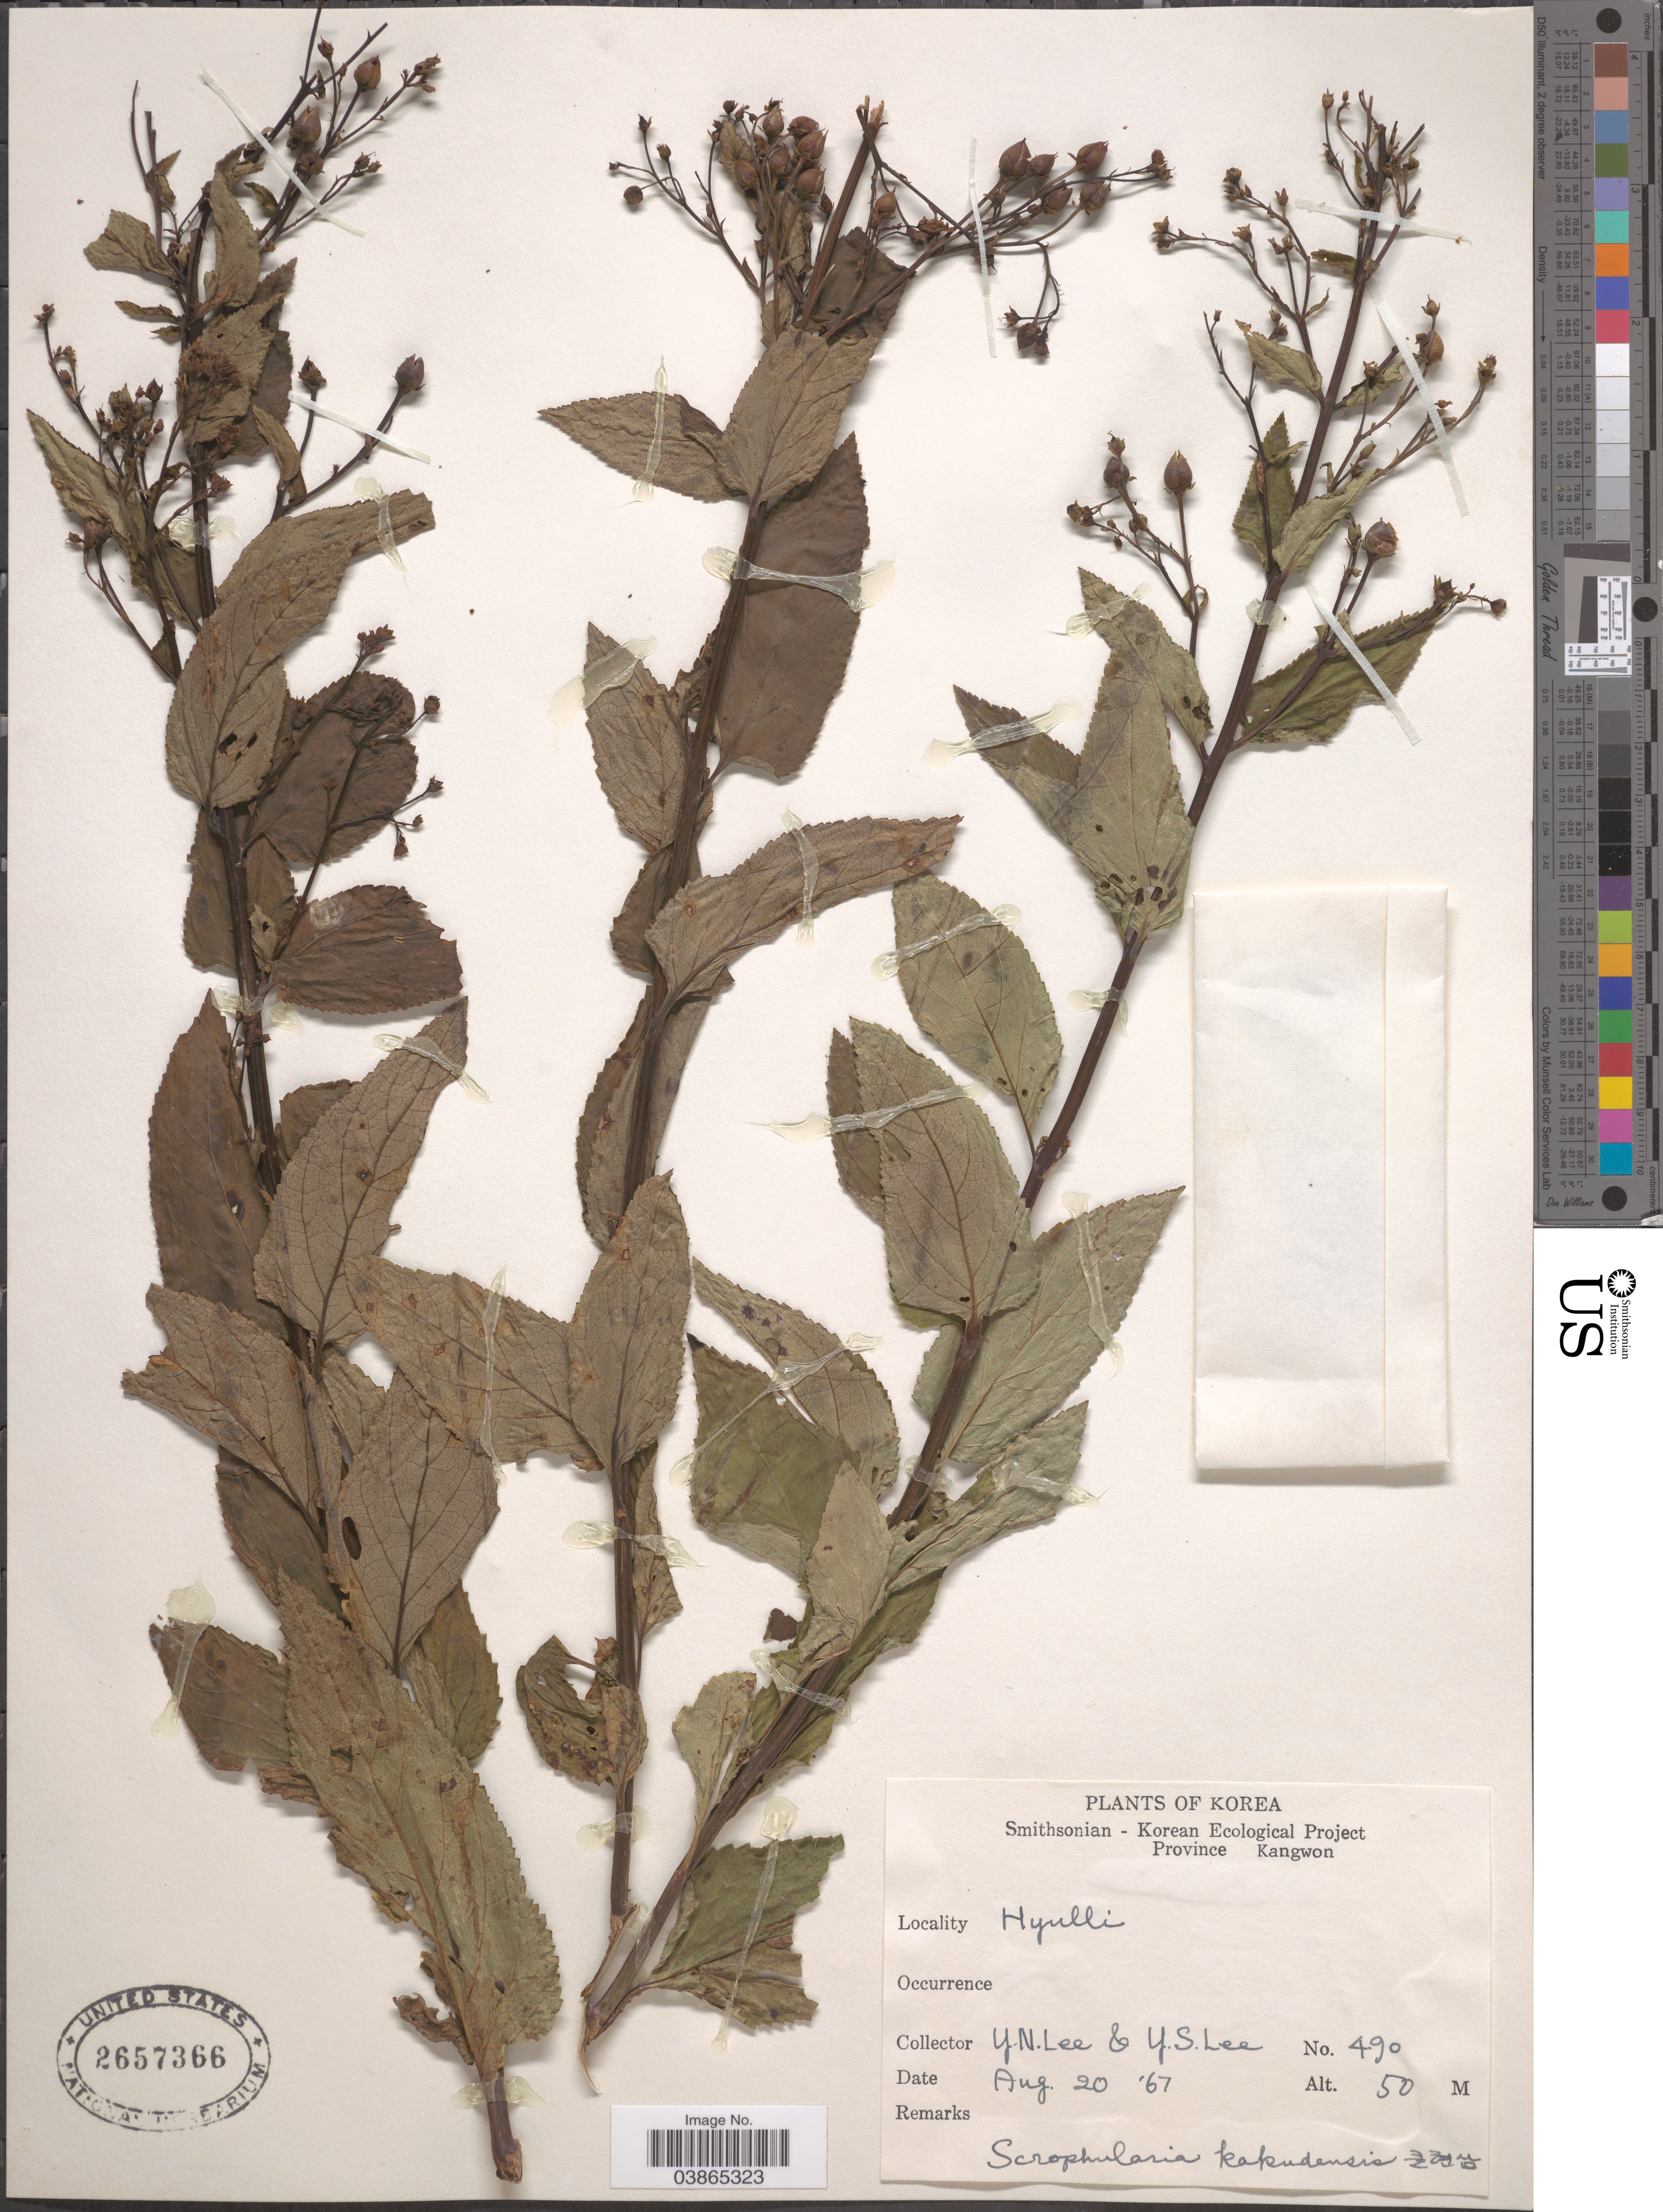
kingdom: Plantae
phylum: Tracheophyta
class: Magnoliopsida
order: Lamiales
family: Scrophulariaceae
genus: Scrophularia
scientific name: Scrophularia kakudensis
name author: Franch.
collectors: Y. N. Lee & Y. S. Lee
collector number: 490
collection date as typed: Transcribed d/m/y: 20/8/67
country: North Korea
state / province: Kangwon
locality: Hyulli.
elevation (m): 50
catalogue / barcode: US 2657366